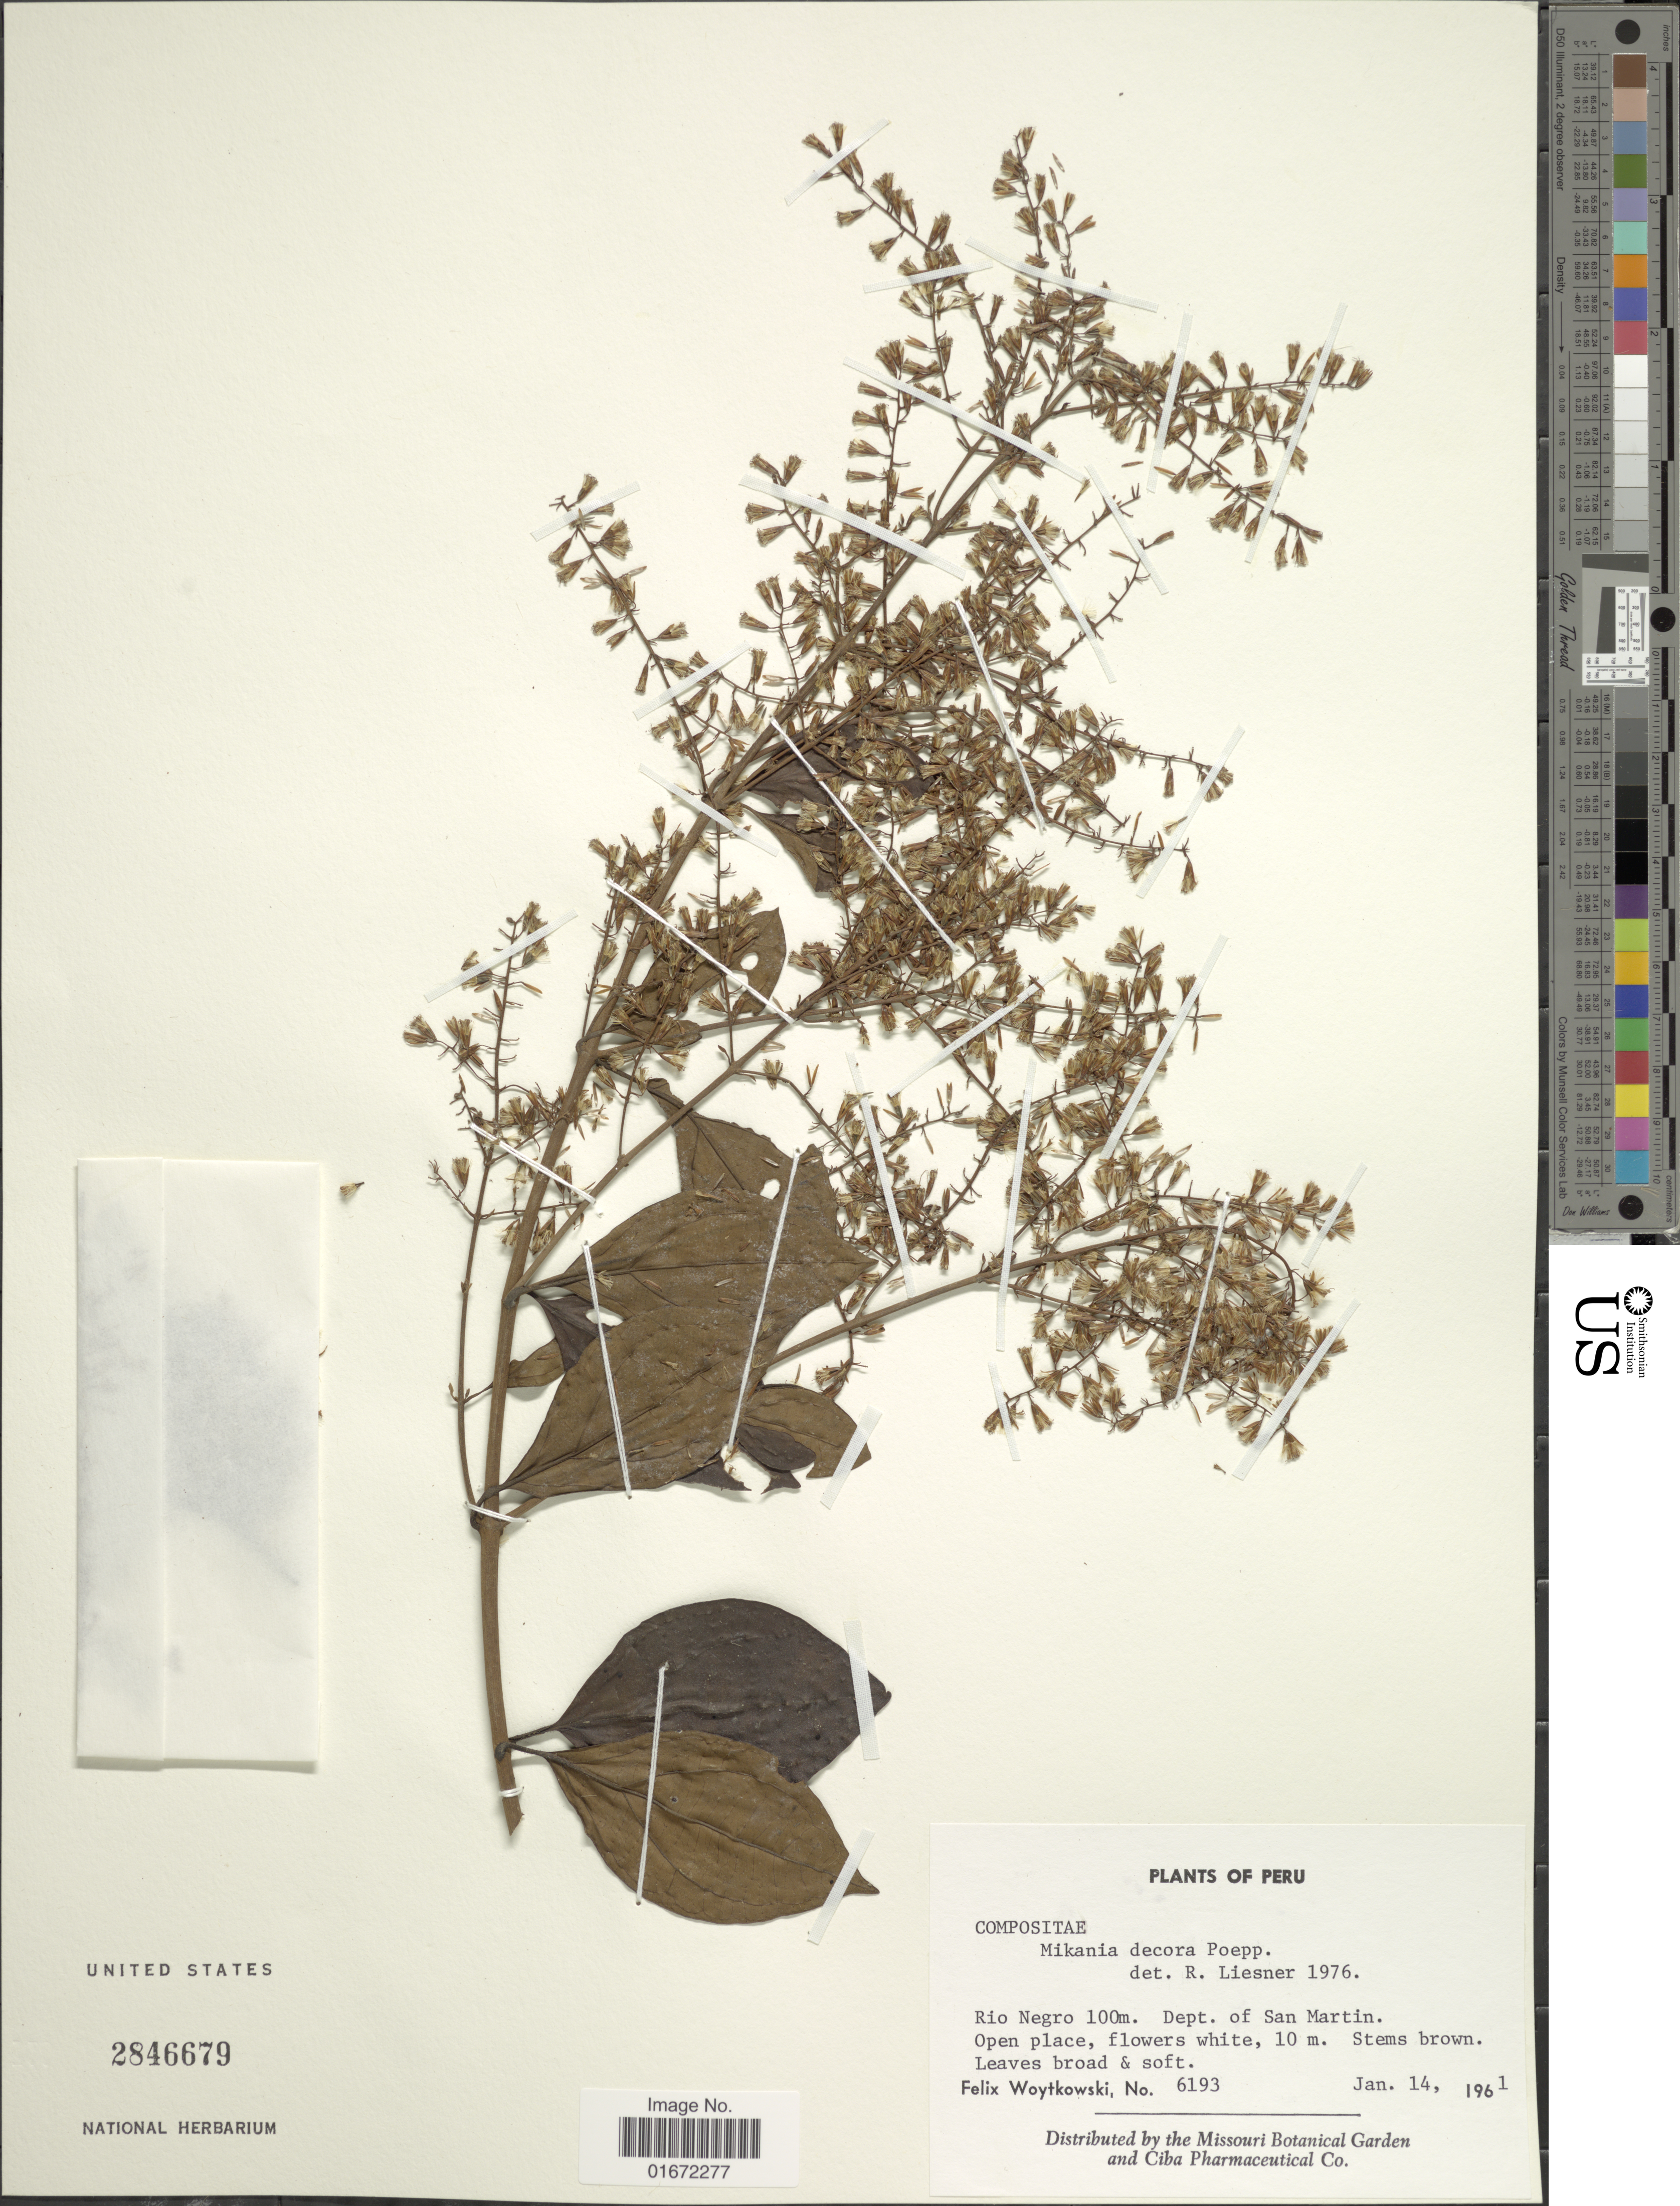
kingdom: Plantae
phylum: Tracheophyta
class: Magnoliopsida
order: Asterales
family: Asteraceae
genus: Mikania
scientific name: Mikania decora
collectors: F. Woytkowski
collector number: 6193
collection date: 1961-01-14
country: Peru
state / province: San Martín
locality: Rio Negro. Dept. of San Martin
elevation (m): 100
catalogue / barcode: US 2846679